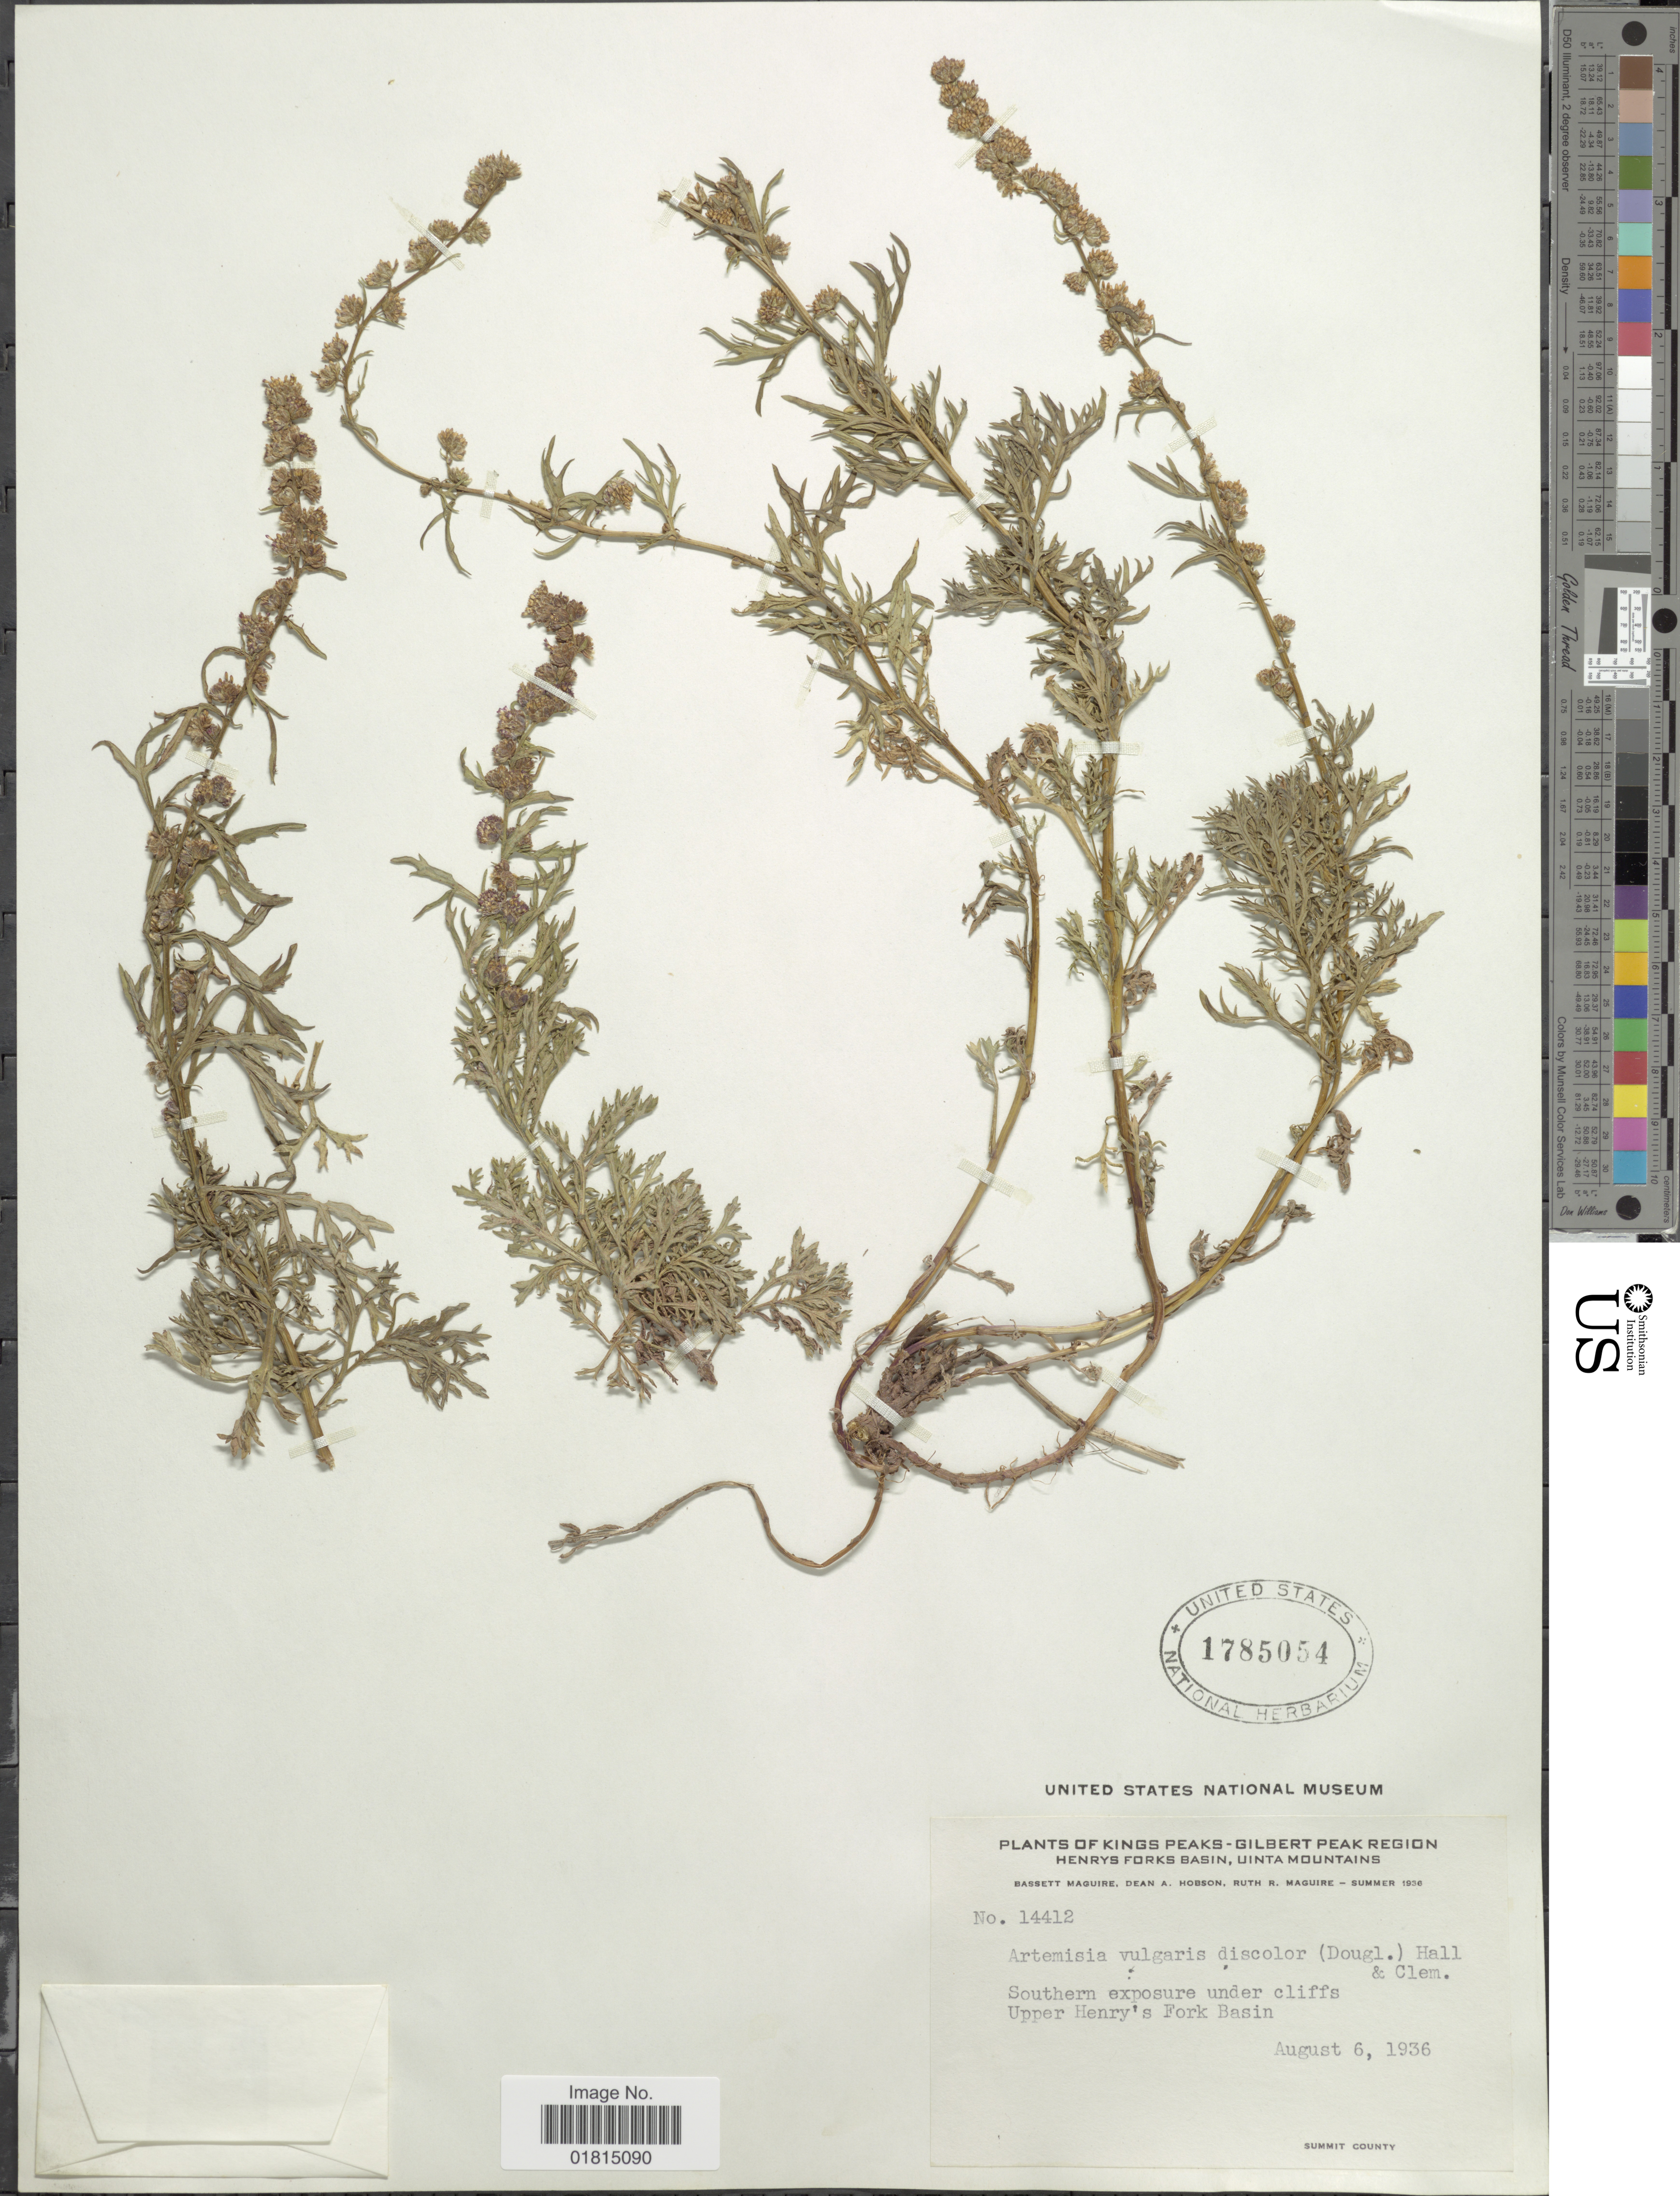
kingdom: Plantae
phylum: Tracheophyta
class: Magnoliopsida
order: Asterales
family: Asteraceae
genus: Artemisia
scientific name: Artemisia discolor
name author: Douglas ex DC.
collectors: B. Maguire, D. Hobson & R. R. Maguire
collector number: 14412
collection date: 1936-08-06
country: United States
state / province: Wyoming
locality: Kings Peaks - Gilbert Peak Region. Henrys Forks Basin, Uinta Mountains. Southern exposure under cliffs. Upper Henry's Fork Basin. Summit County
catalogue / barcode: US 1785054